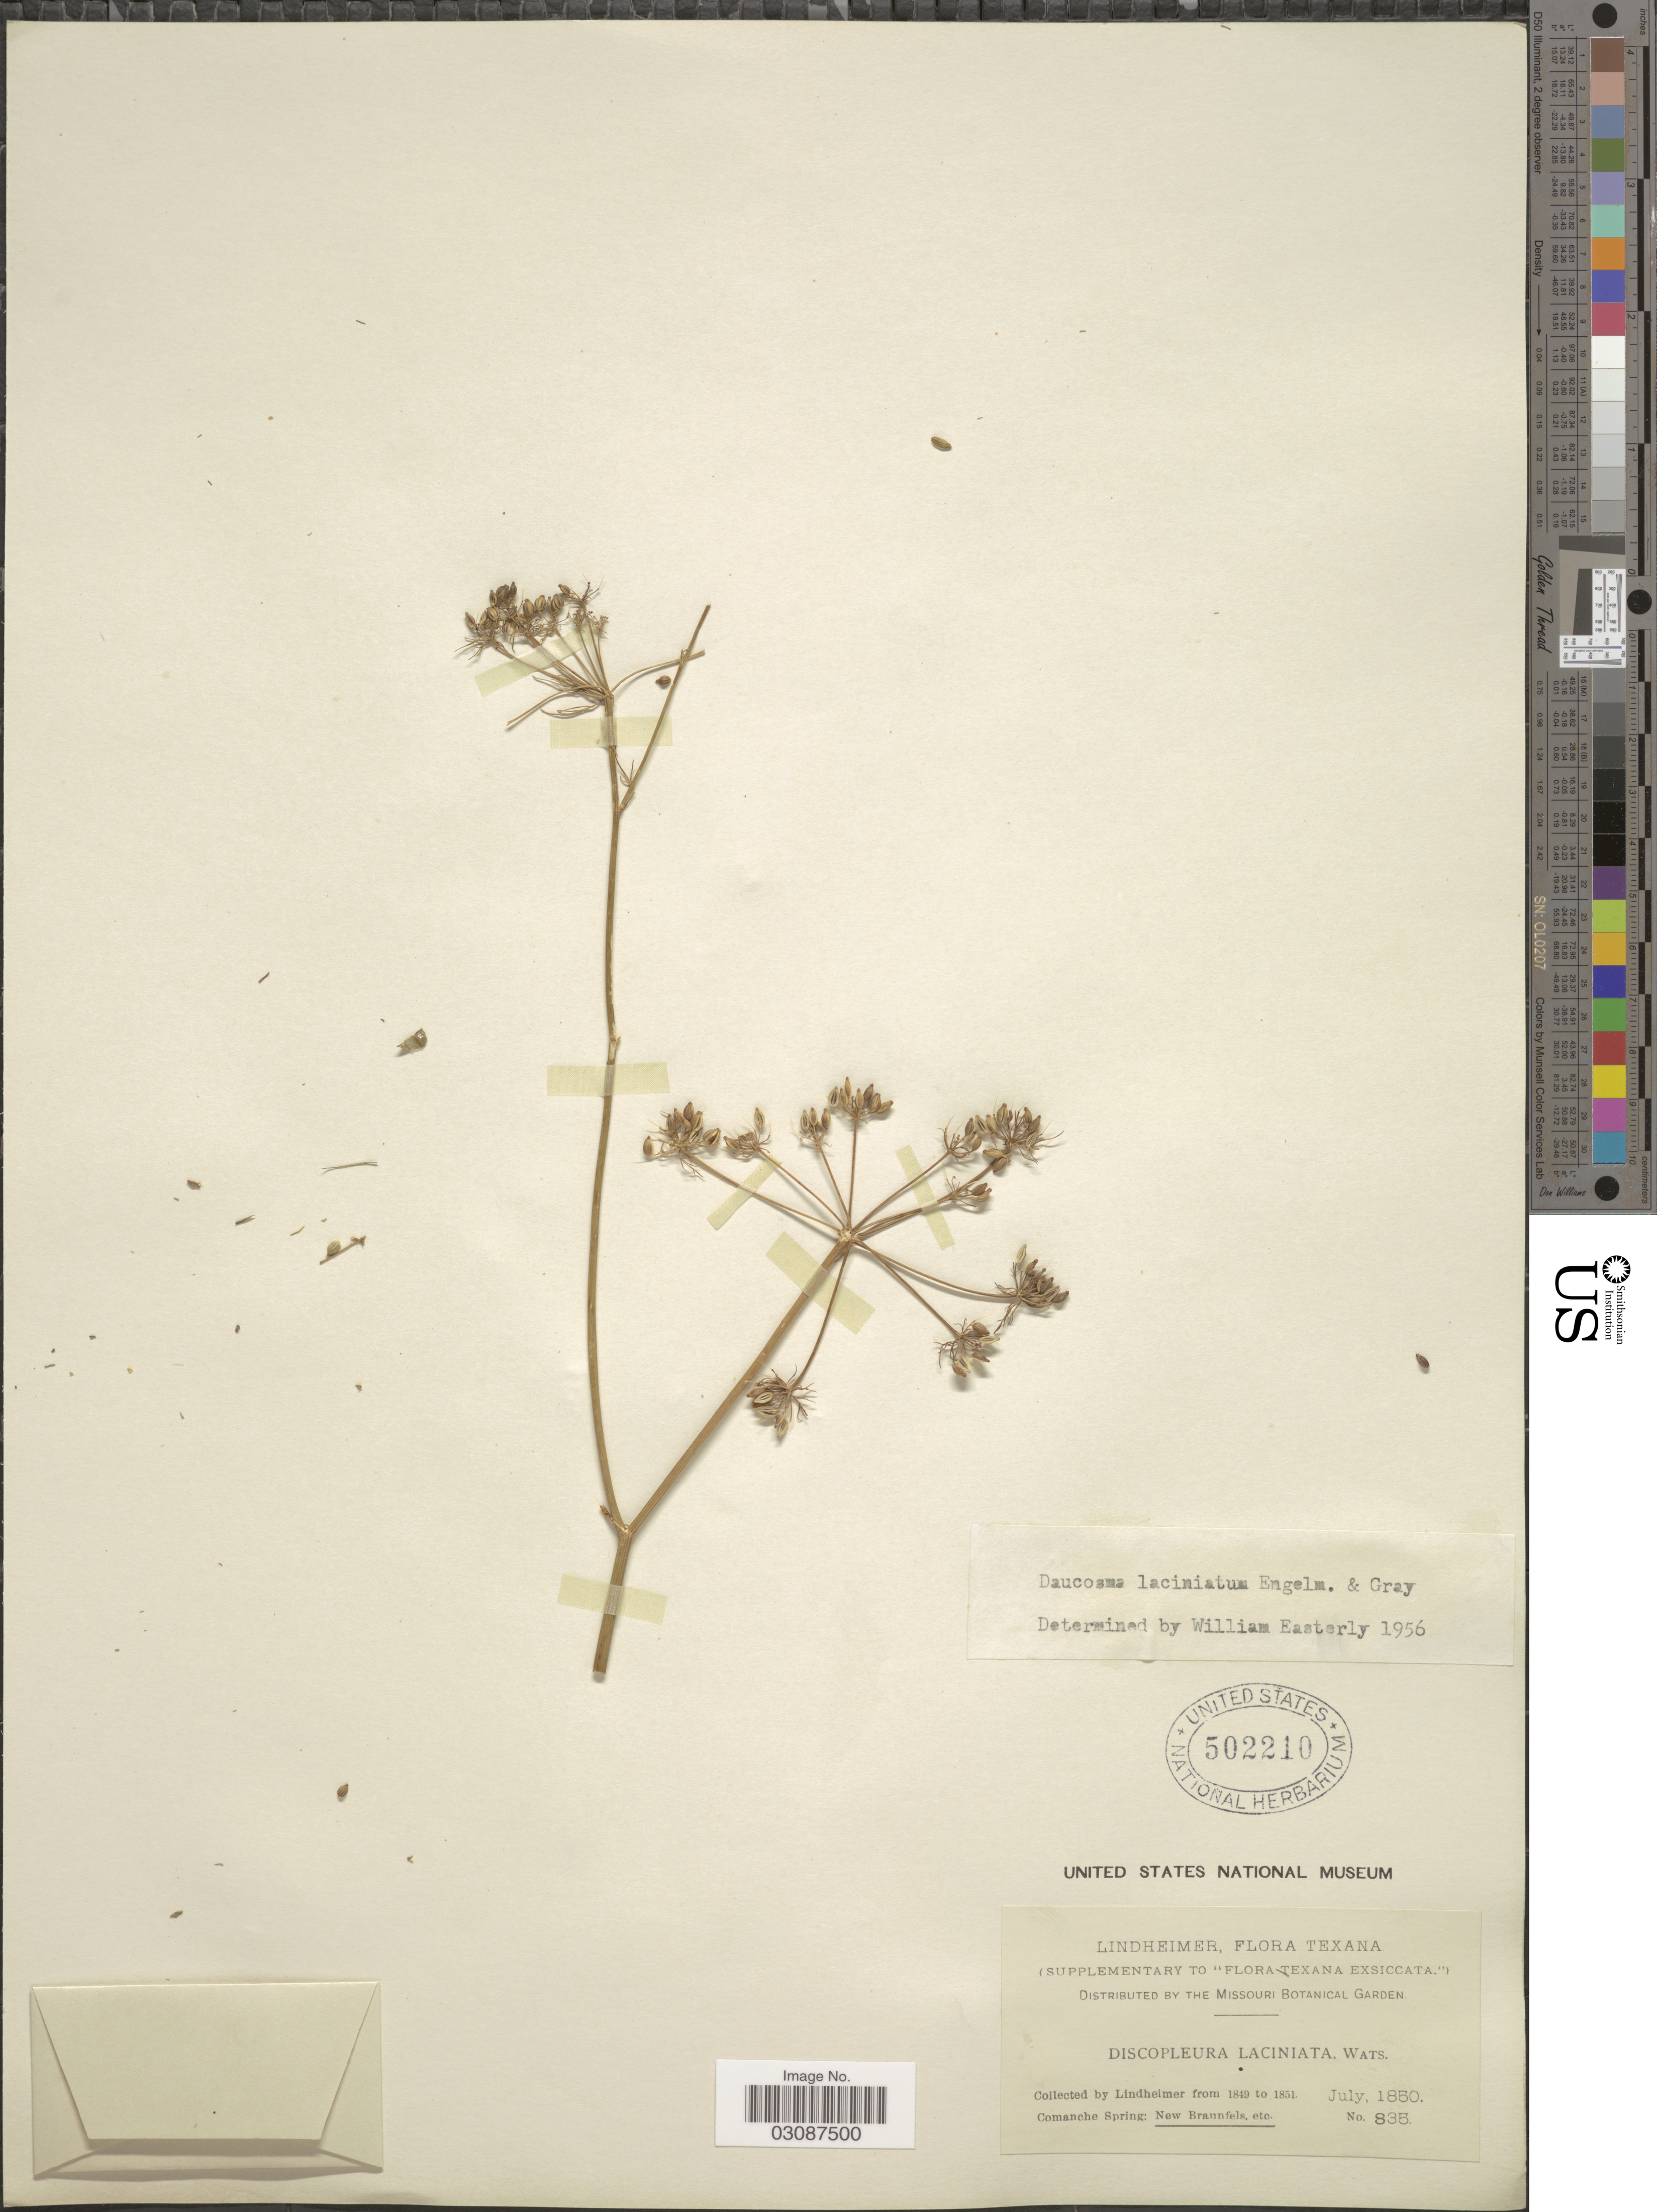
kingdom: Plantae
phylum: Tracheophyta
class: Magnoliopsida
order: Apiales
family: Apiaceae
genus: Daucosma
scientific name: Daucosma laciniata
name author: Engelm. & A. Gray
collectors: -. Lindheimer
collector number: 835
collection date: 1850-07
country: United States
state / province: Texas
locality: Comanche Spring: New Braunfels, etc.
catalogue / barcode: US 502210